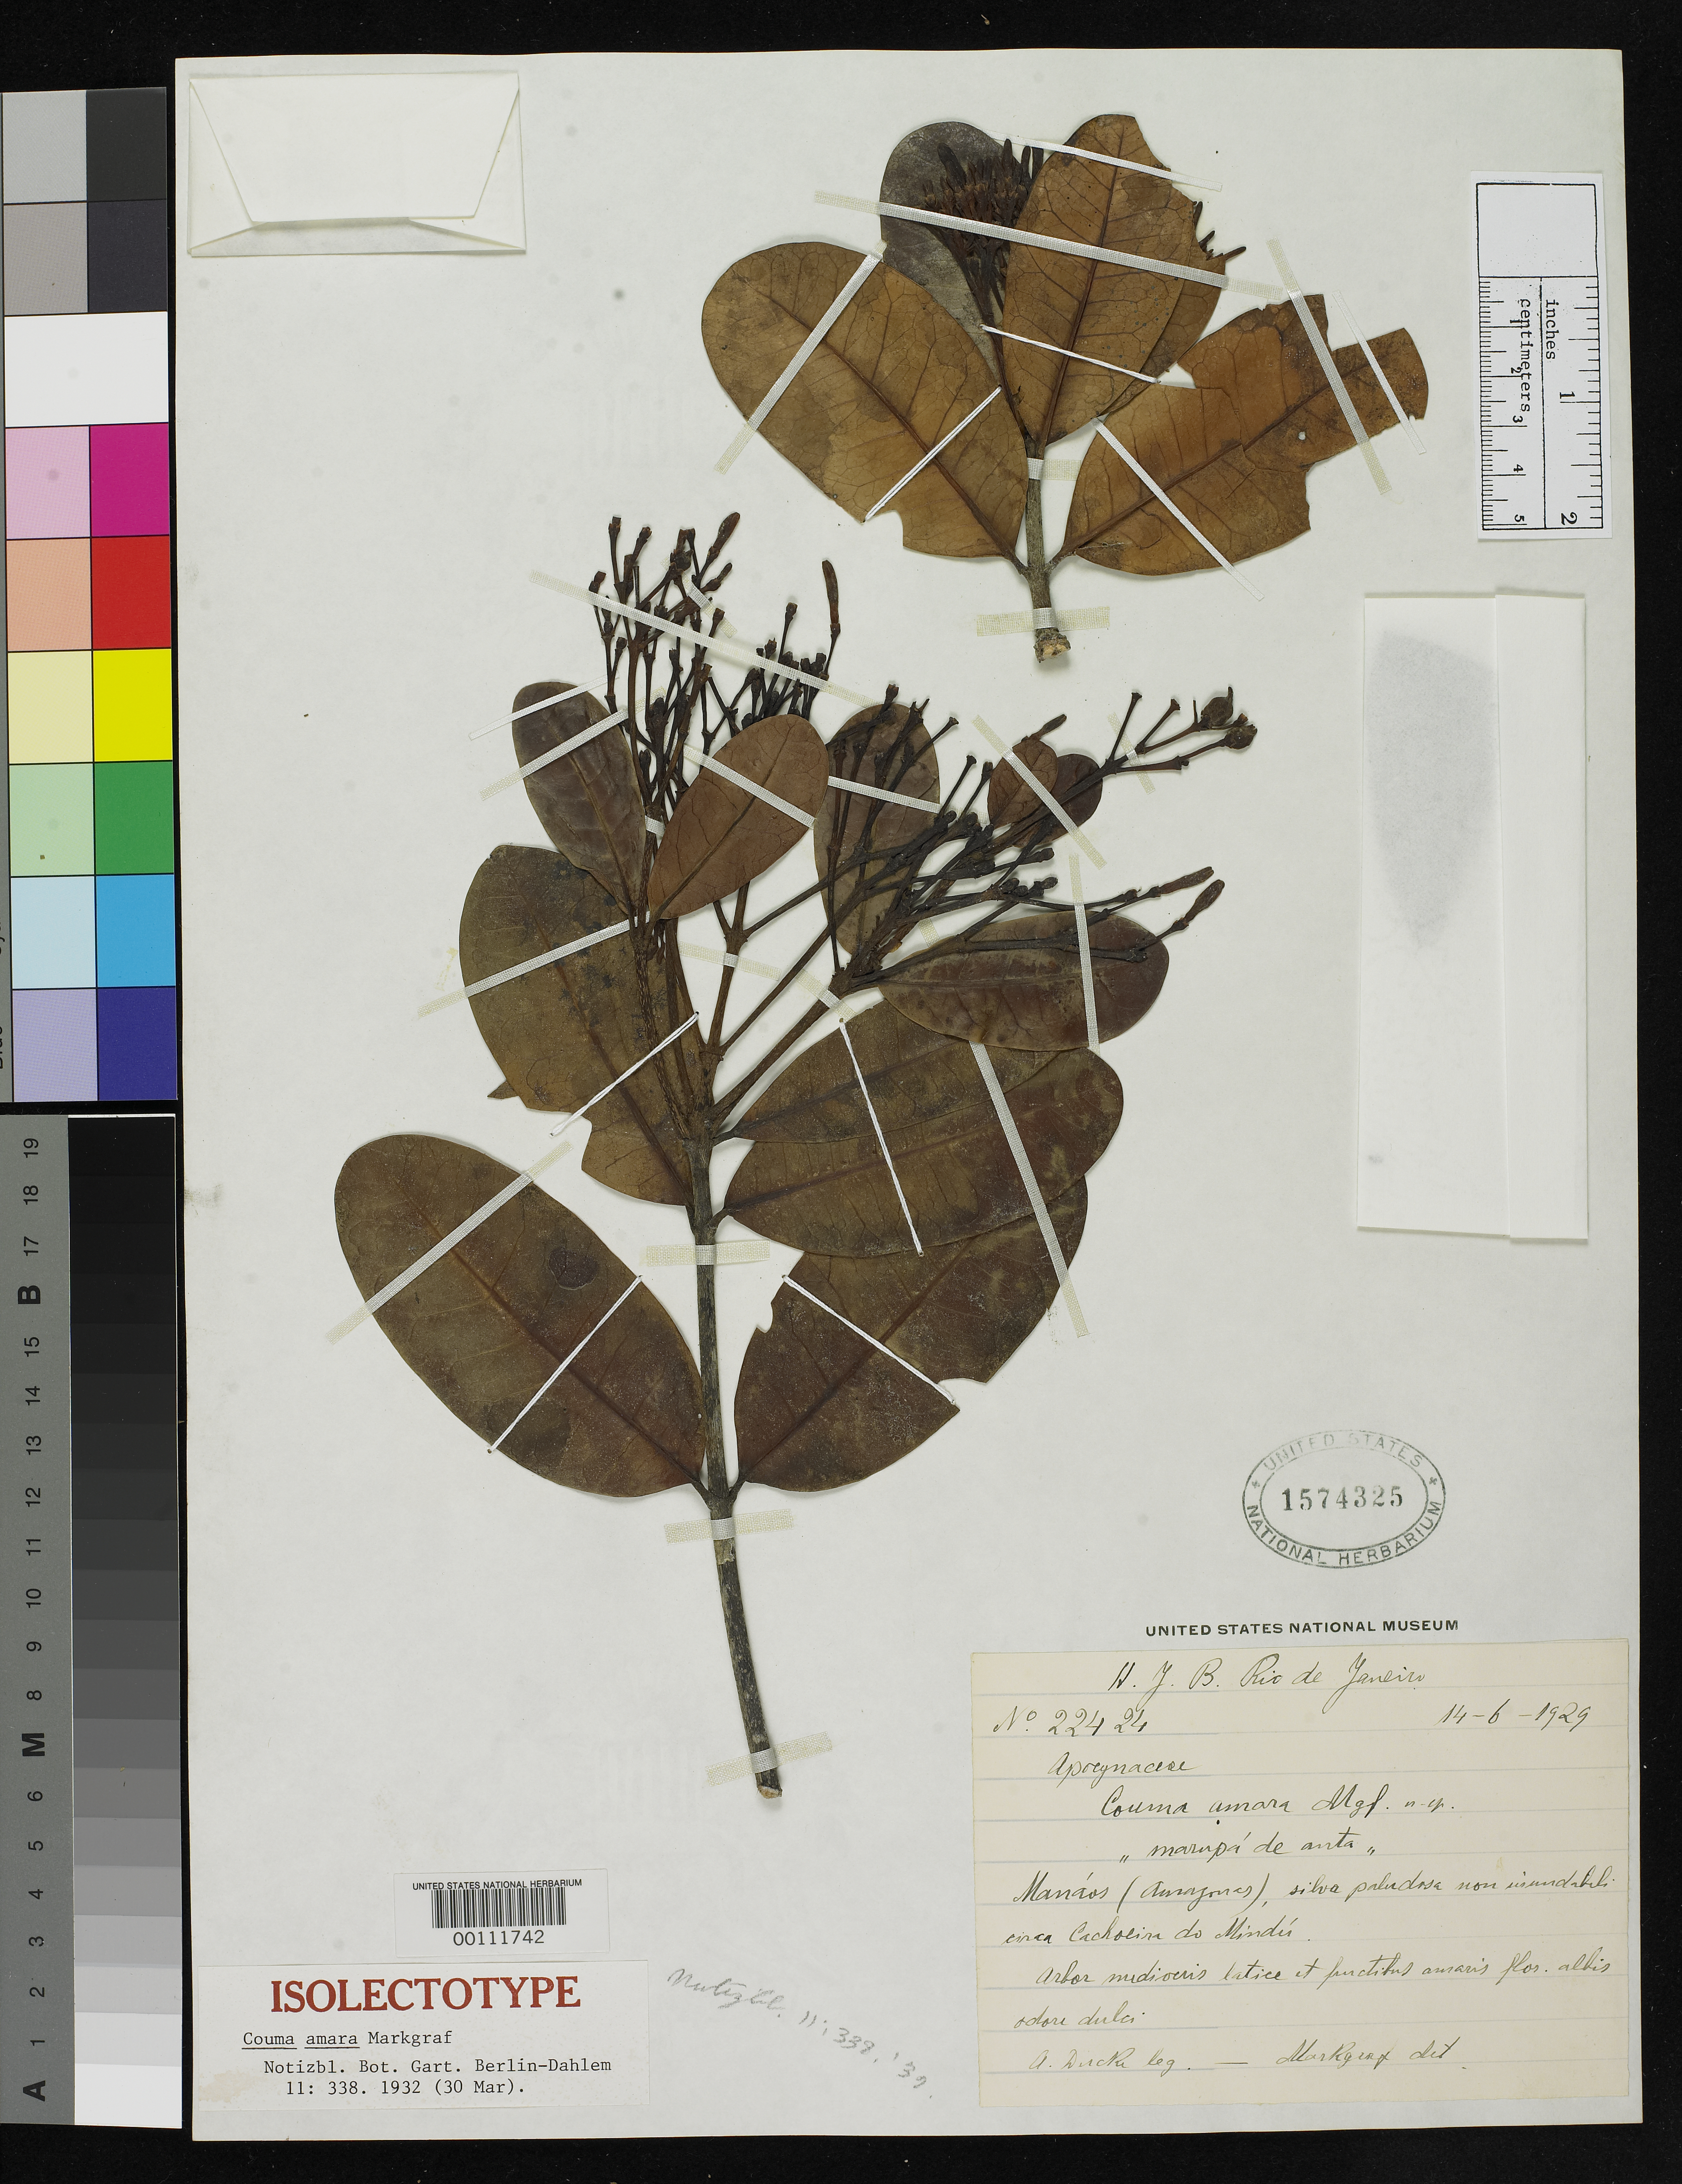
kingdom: Plantae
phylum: Tracheophyta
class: Magnoliopsida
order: Gentianales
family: Apocynaceae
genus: Couma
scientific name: Couma amara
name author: Markgr.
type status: Isolectotype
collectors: A. Ducke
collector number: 22424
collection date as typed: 14 Jun 1929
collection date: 1929-06-14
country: Brazil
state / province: Amazonas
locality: Manaos.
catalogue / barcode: US 1574325